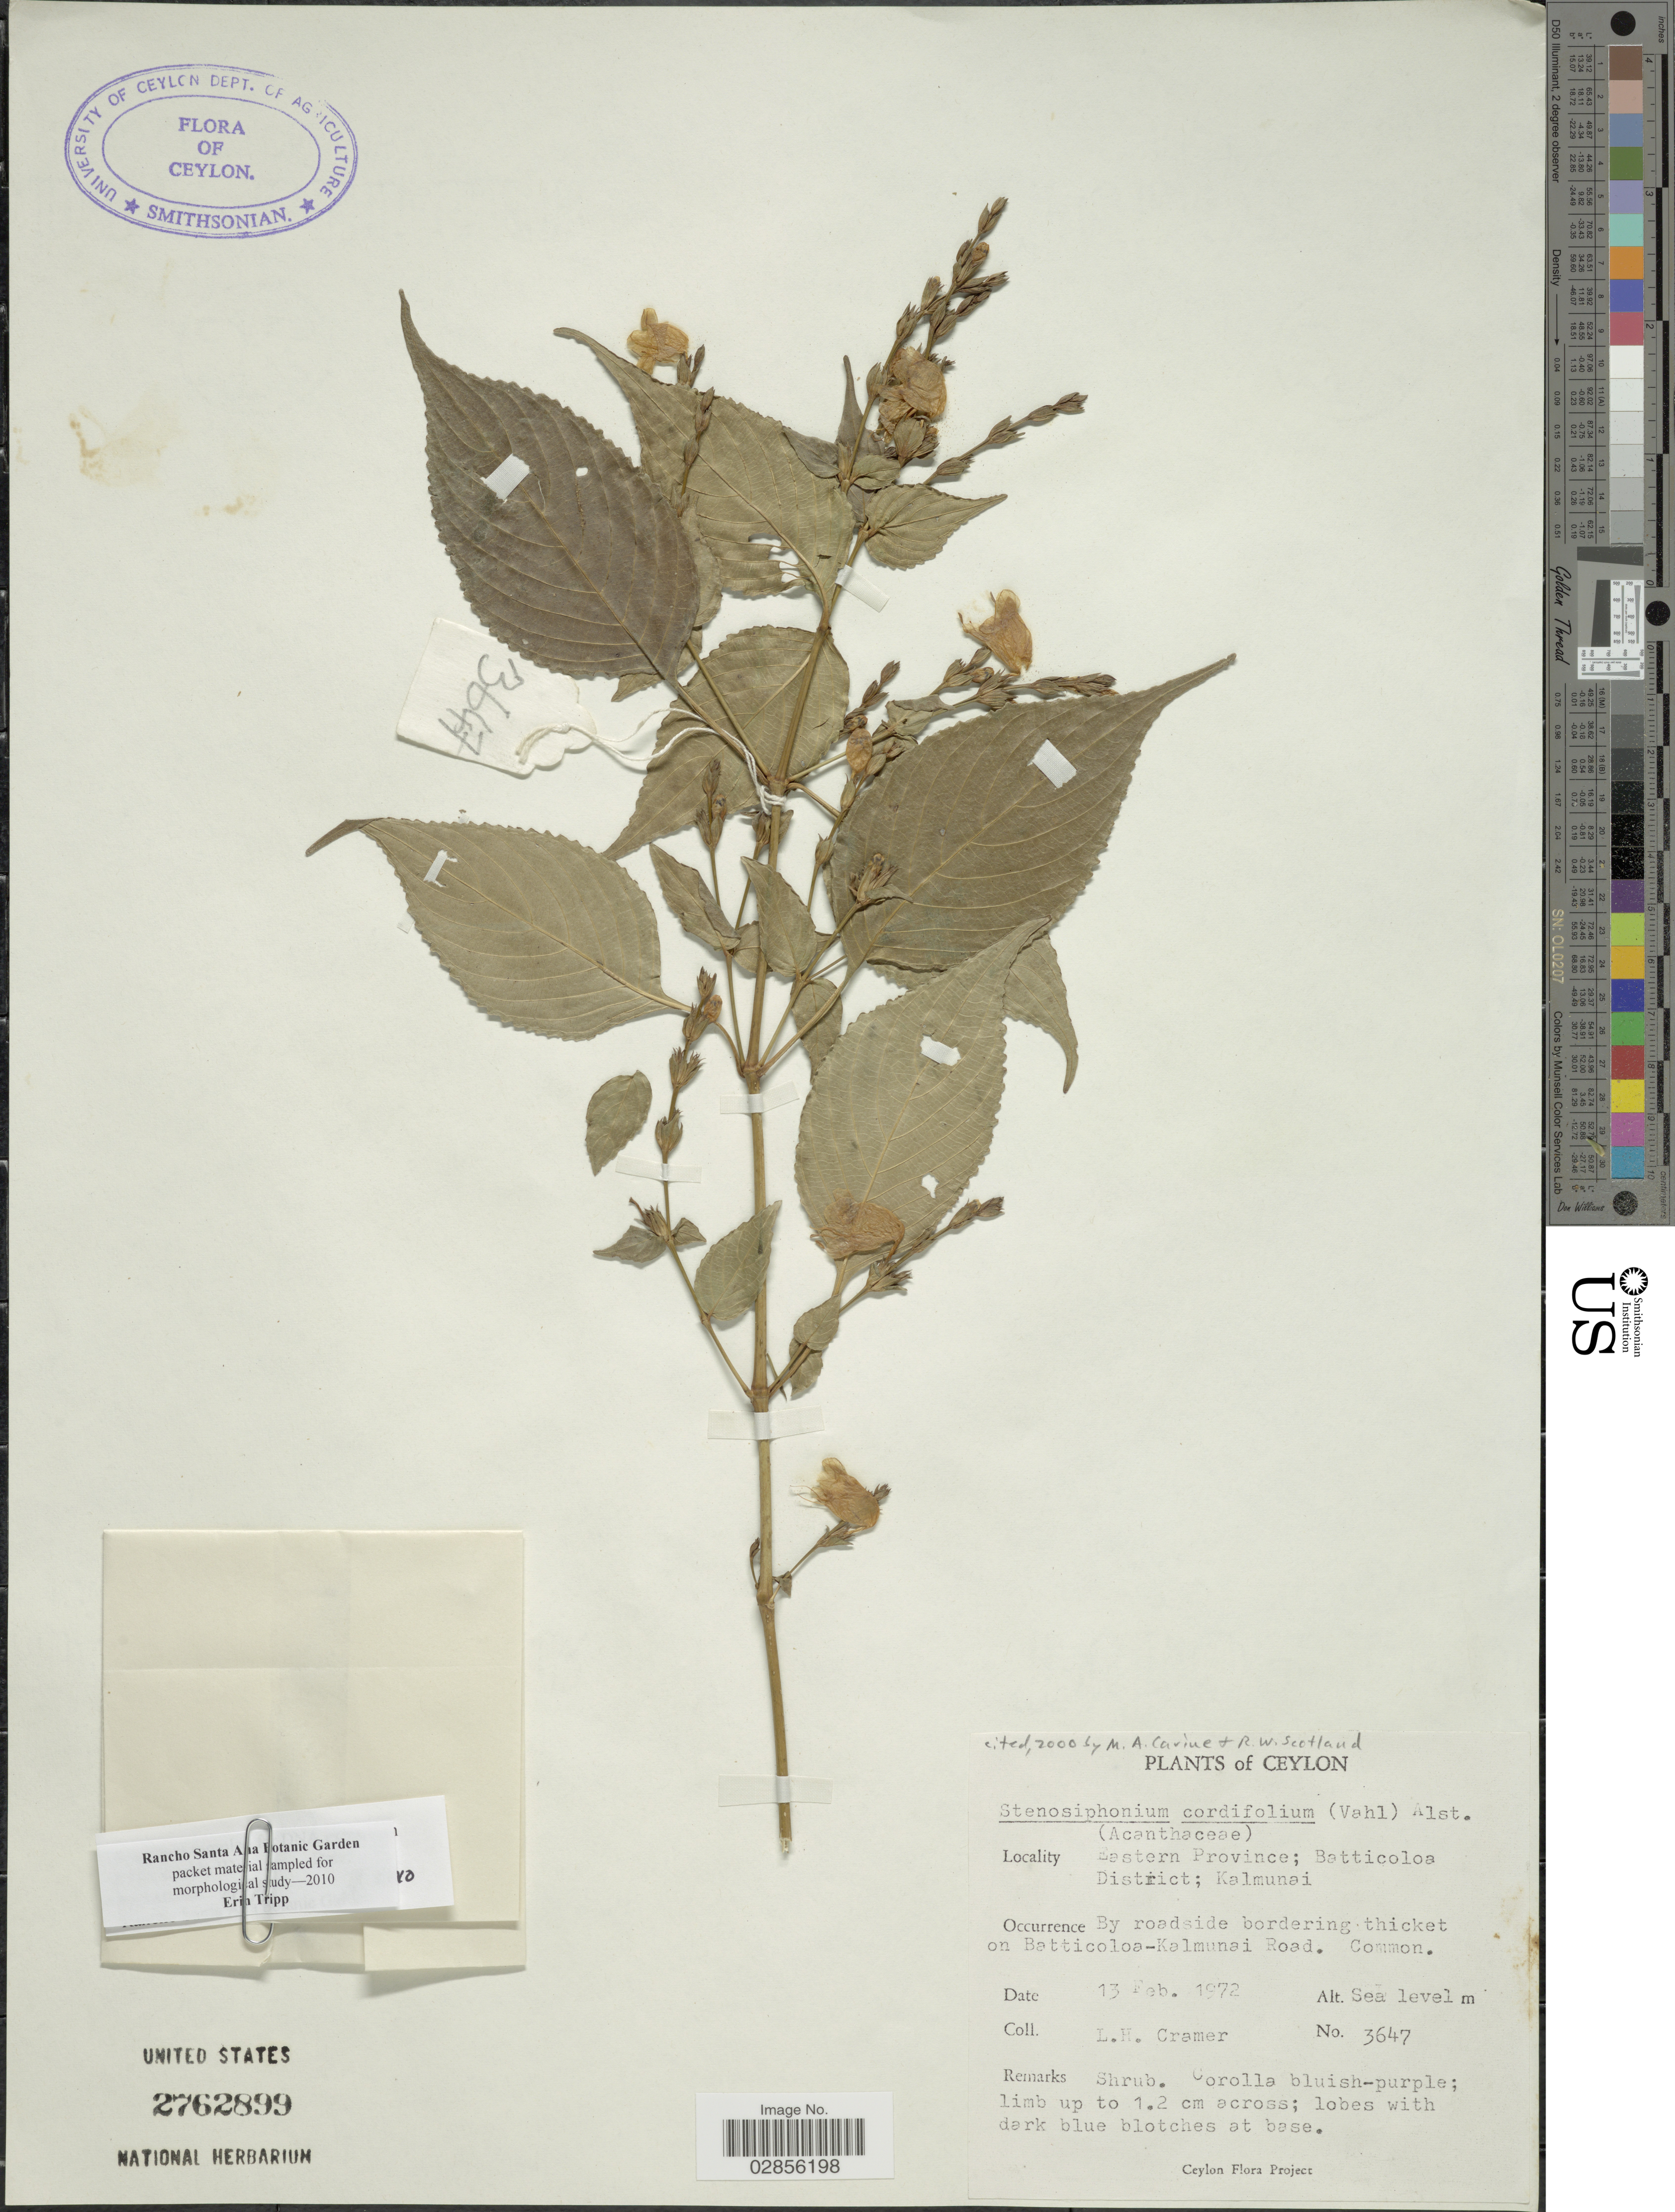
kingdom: Plantae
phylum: Tracheophyta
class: Magnoliopsida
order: Lamiales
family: Acanthaceae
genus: Stenosiphonium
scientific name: Stenosiphonium cordifolium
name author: (Vahl) Alston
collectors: L. H. Cramer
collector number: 3647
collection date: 1972-02-13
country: Sri Lanka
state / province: Eastern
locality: Ceylon. Batticoloa District; Kalmunai. By roadside bordering thicket on Batticoloa-Kalmunai Road.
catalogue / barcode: US 2762899